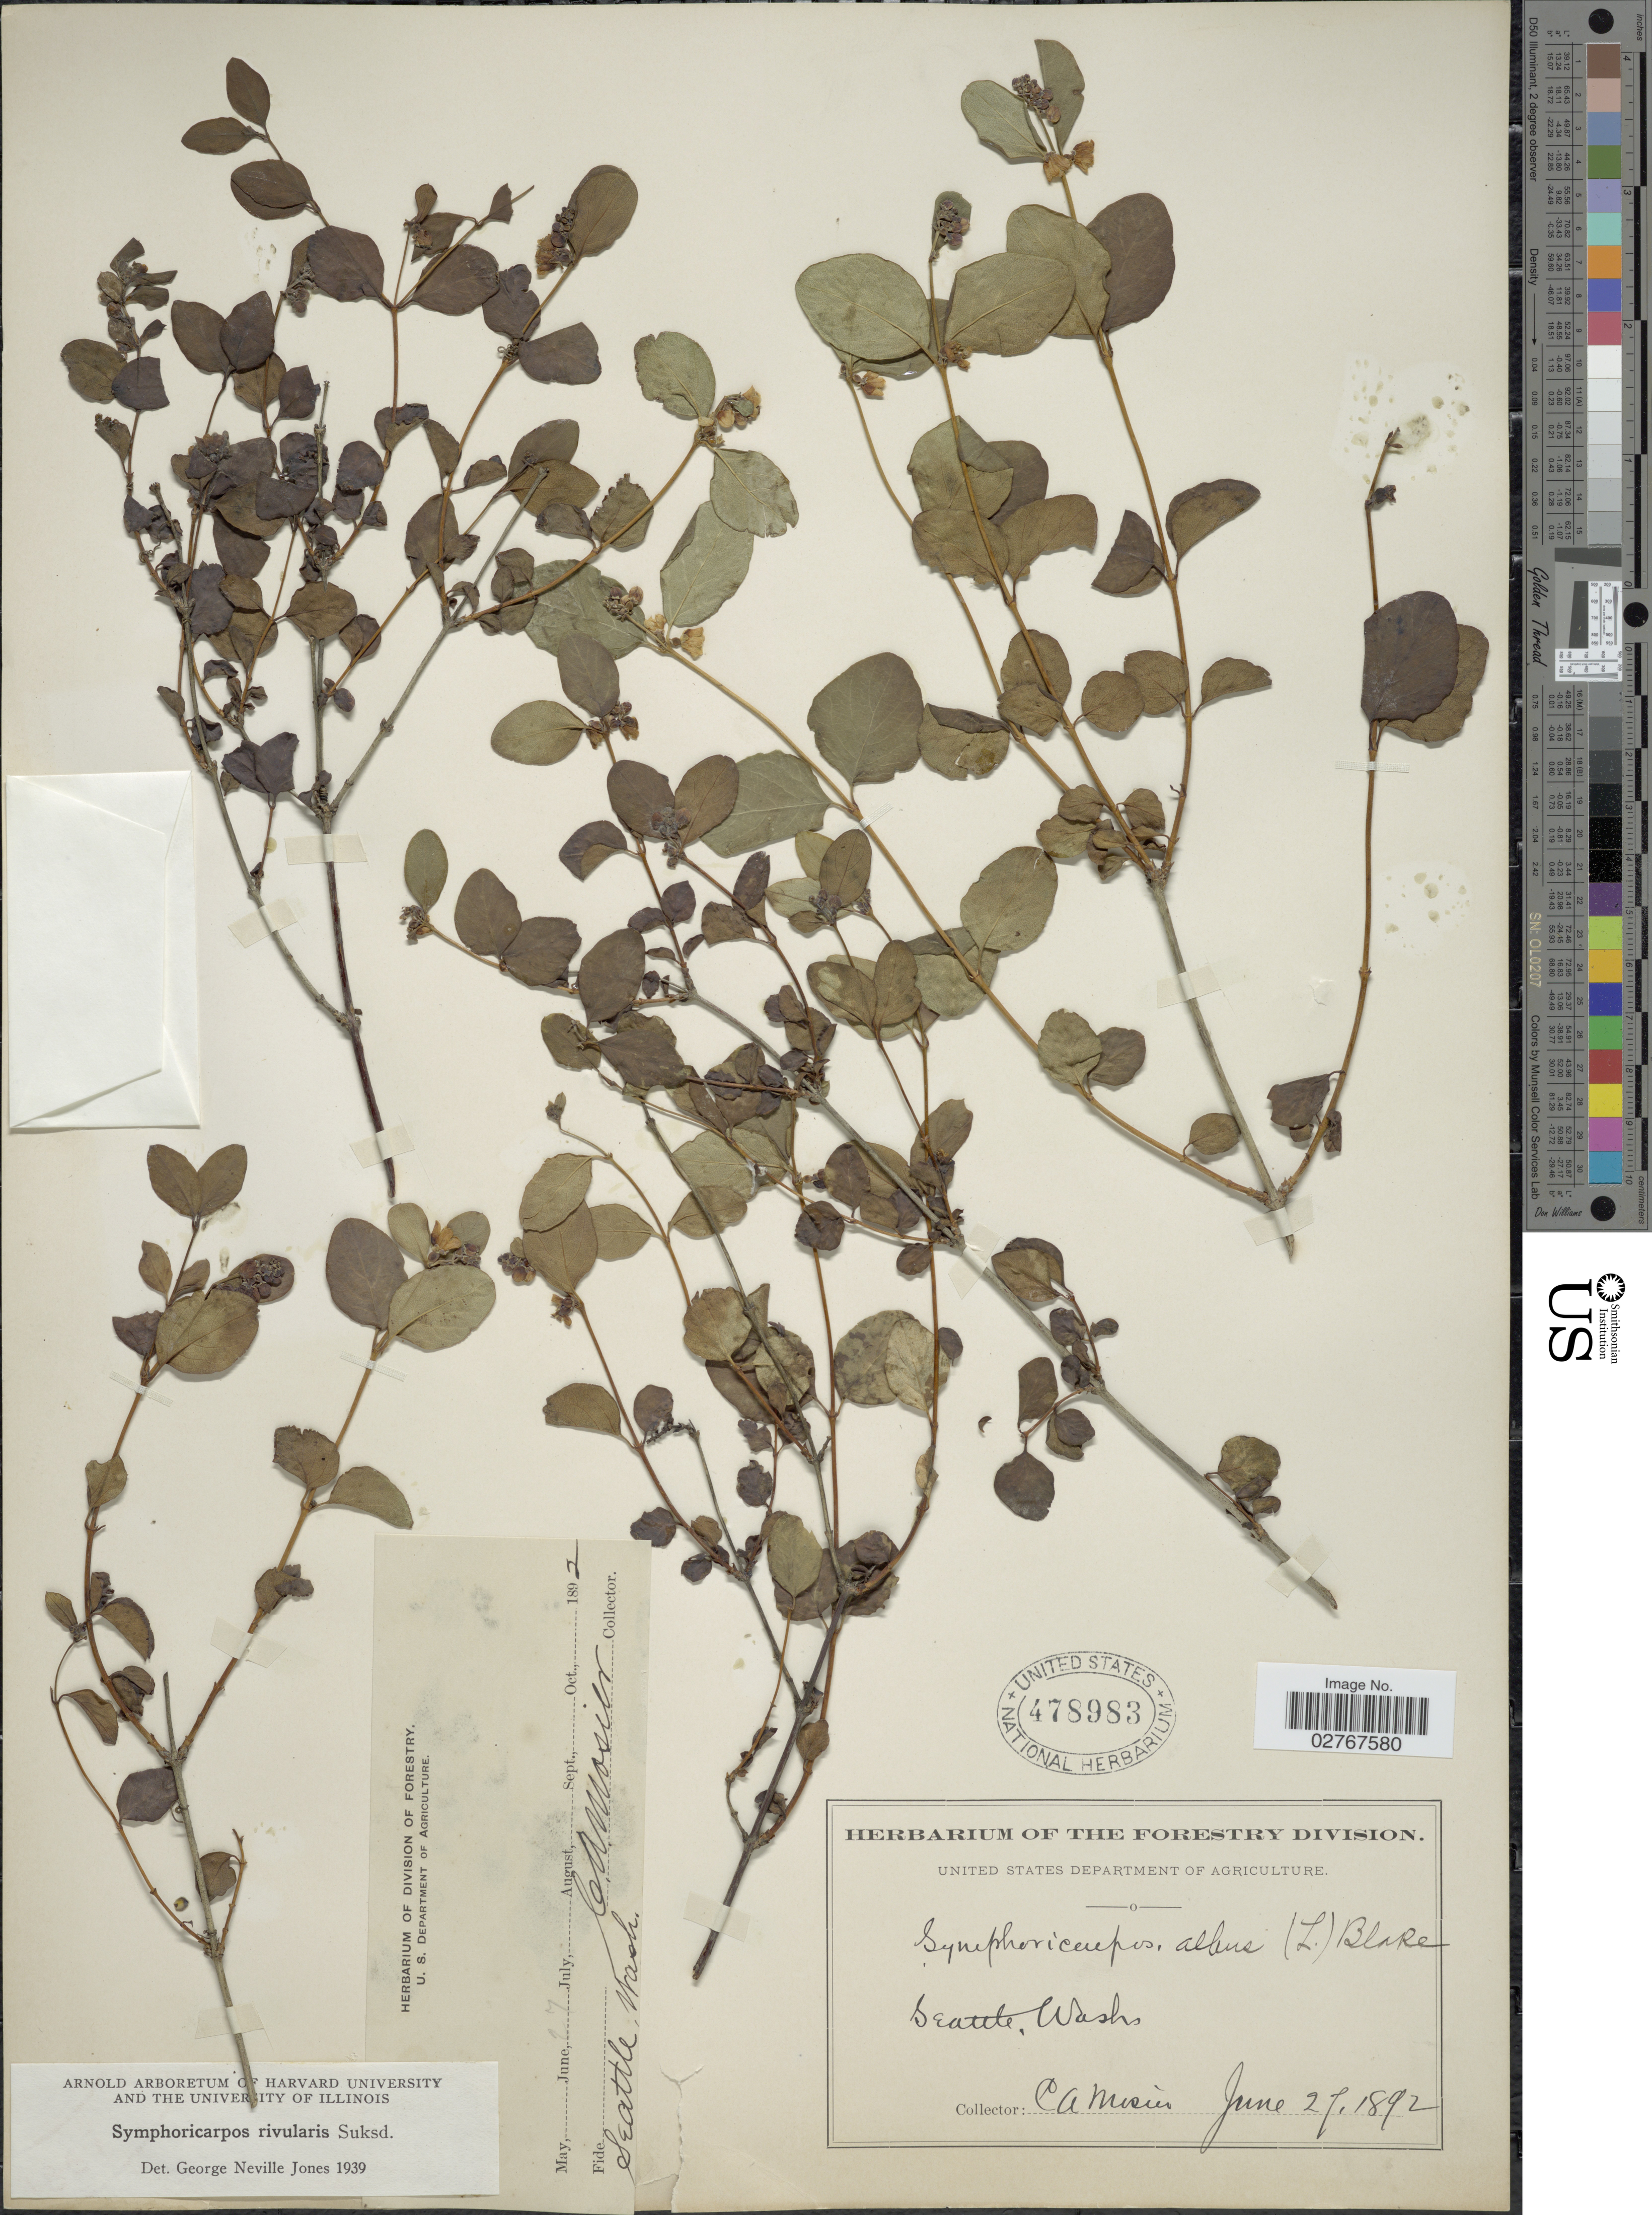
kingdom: Plantae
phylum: Tracheophyta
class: Magnoliopsida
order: Dipsacales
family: Caprifoliaceae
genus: Symphoricarpos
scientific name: Symphoricarpos rivularis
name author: Suksd.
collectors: C. A. Mosier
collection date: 1892-06-27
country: United States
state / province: Washington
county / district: King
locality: Seattle.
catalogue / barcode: US 478983